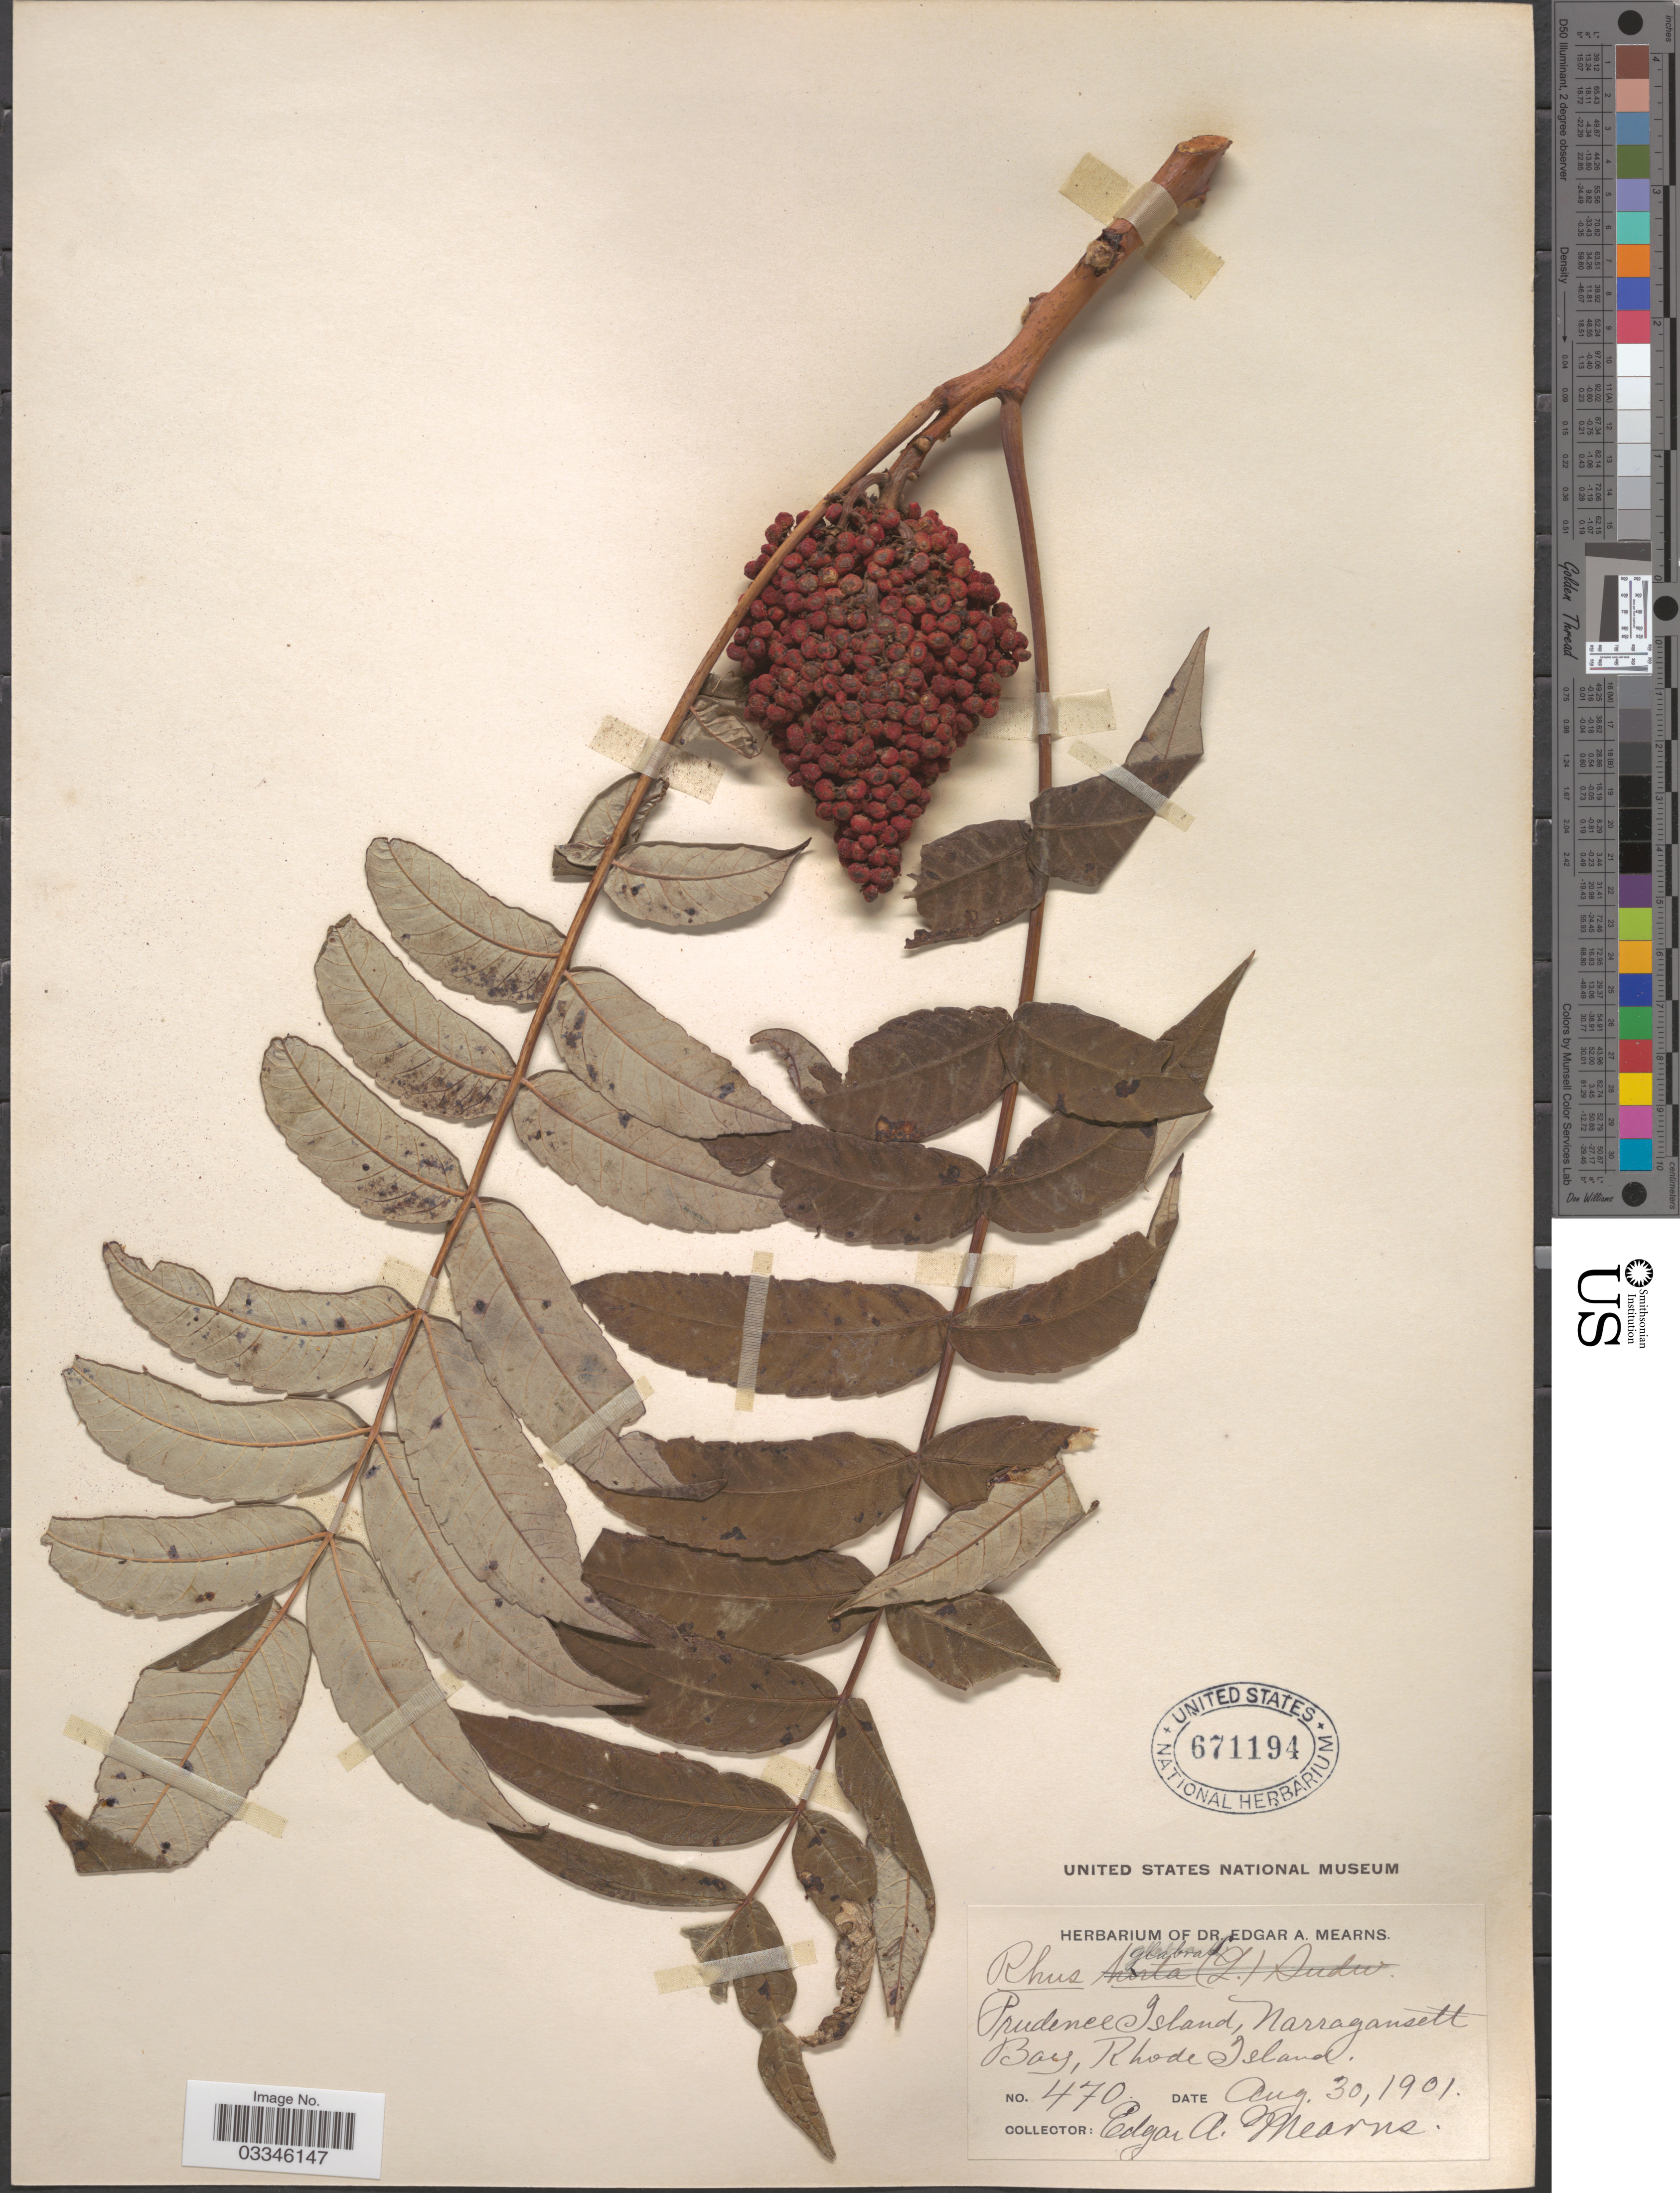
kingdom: Plantae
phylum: Tracheophyta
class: Magnoliopsida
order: Sapindales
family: Anacardiaceae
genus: Rhus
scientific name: Rhus glabra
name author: L.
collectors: E. A. Mearns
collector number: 470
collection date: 1901-08-30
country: United States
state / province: Rhode Island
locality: Prudence Island, Narragansett Bay.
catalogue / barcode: US 671194